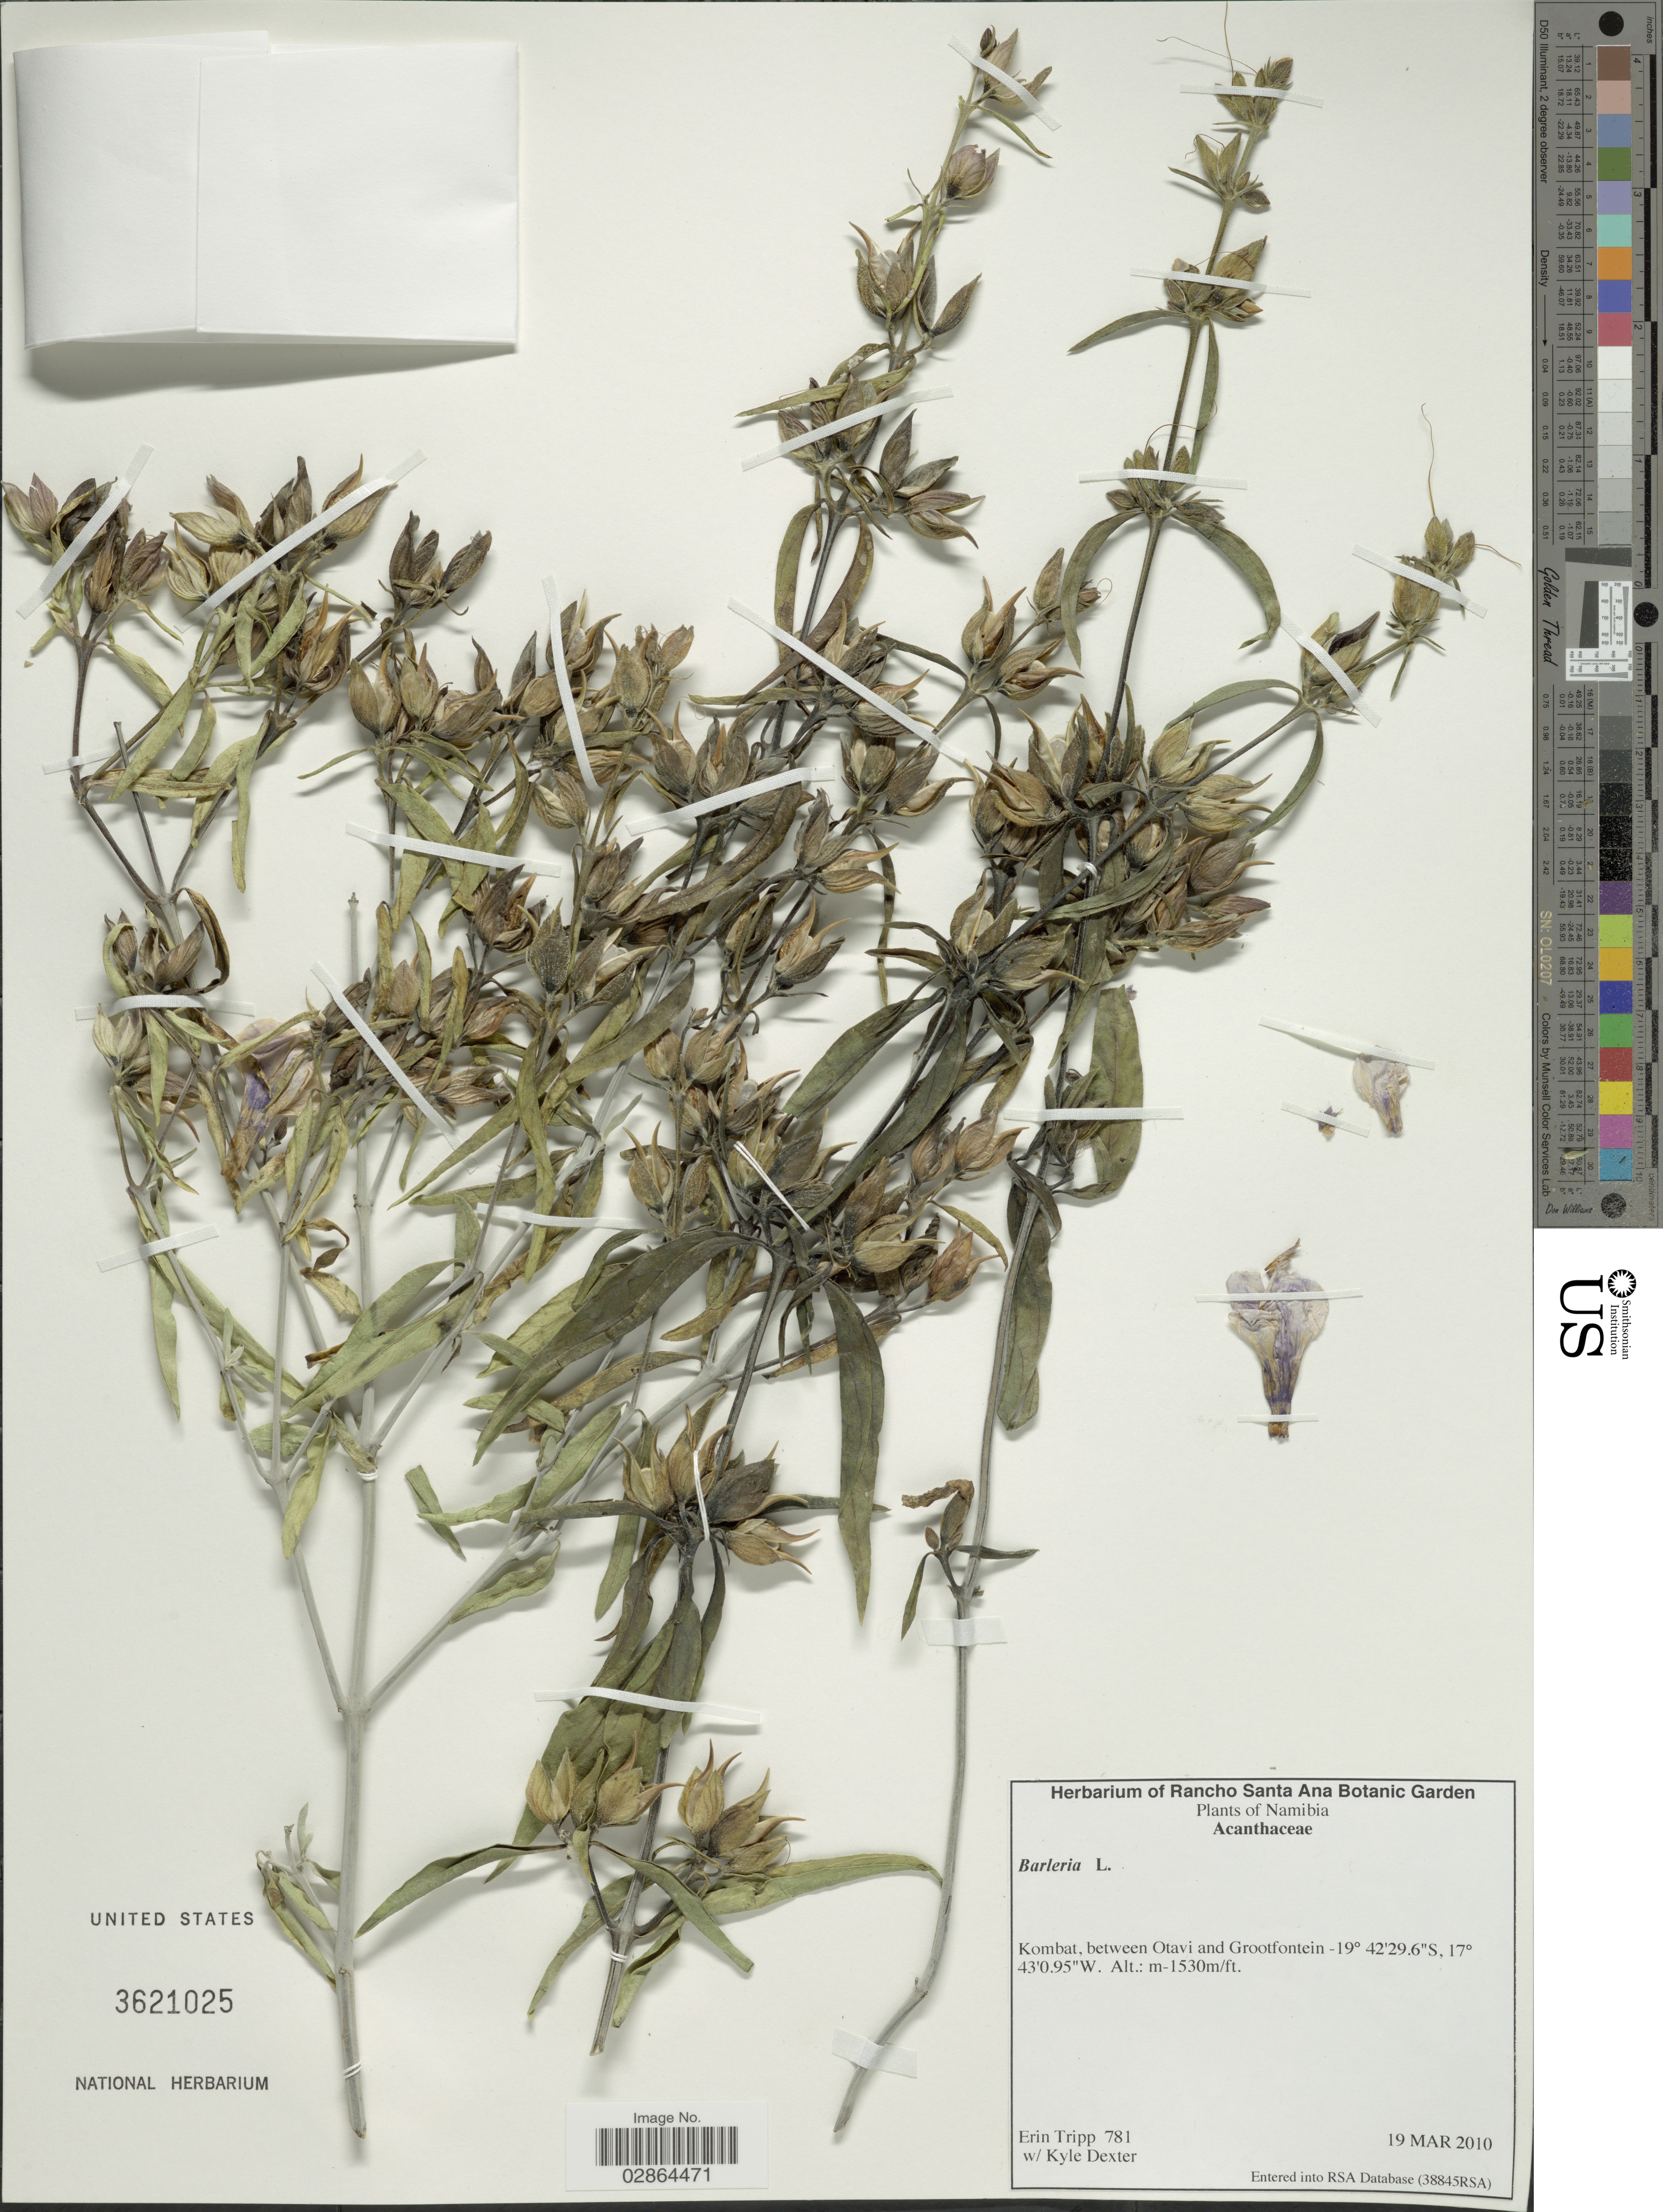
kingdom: Plantae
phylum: Tracheophyta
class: Magnoliopsida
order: Lamiales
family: Acanthaceae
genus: Barleria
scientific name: Barleria sp.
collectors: E. Tripp & K. Dexter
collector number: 781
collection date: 2010-03-19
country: Namibia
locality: Kombat, between Otavi and Grootfontein.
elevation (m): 1530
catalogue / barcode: US 3621025